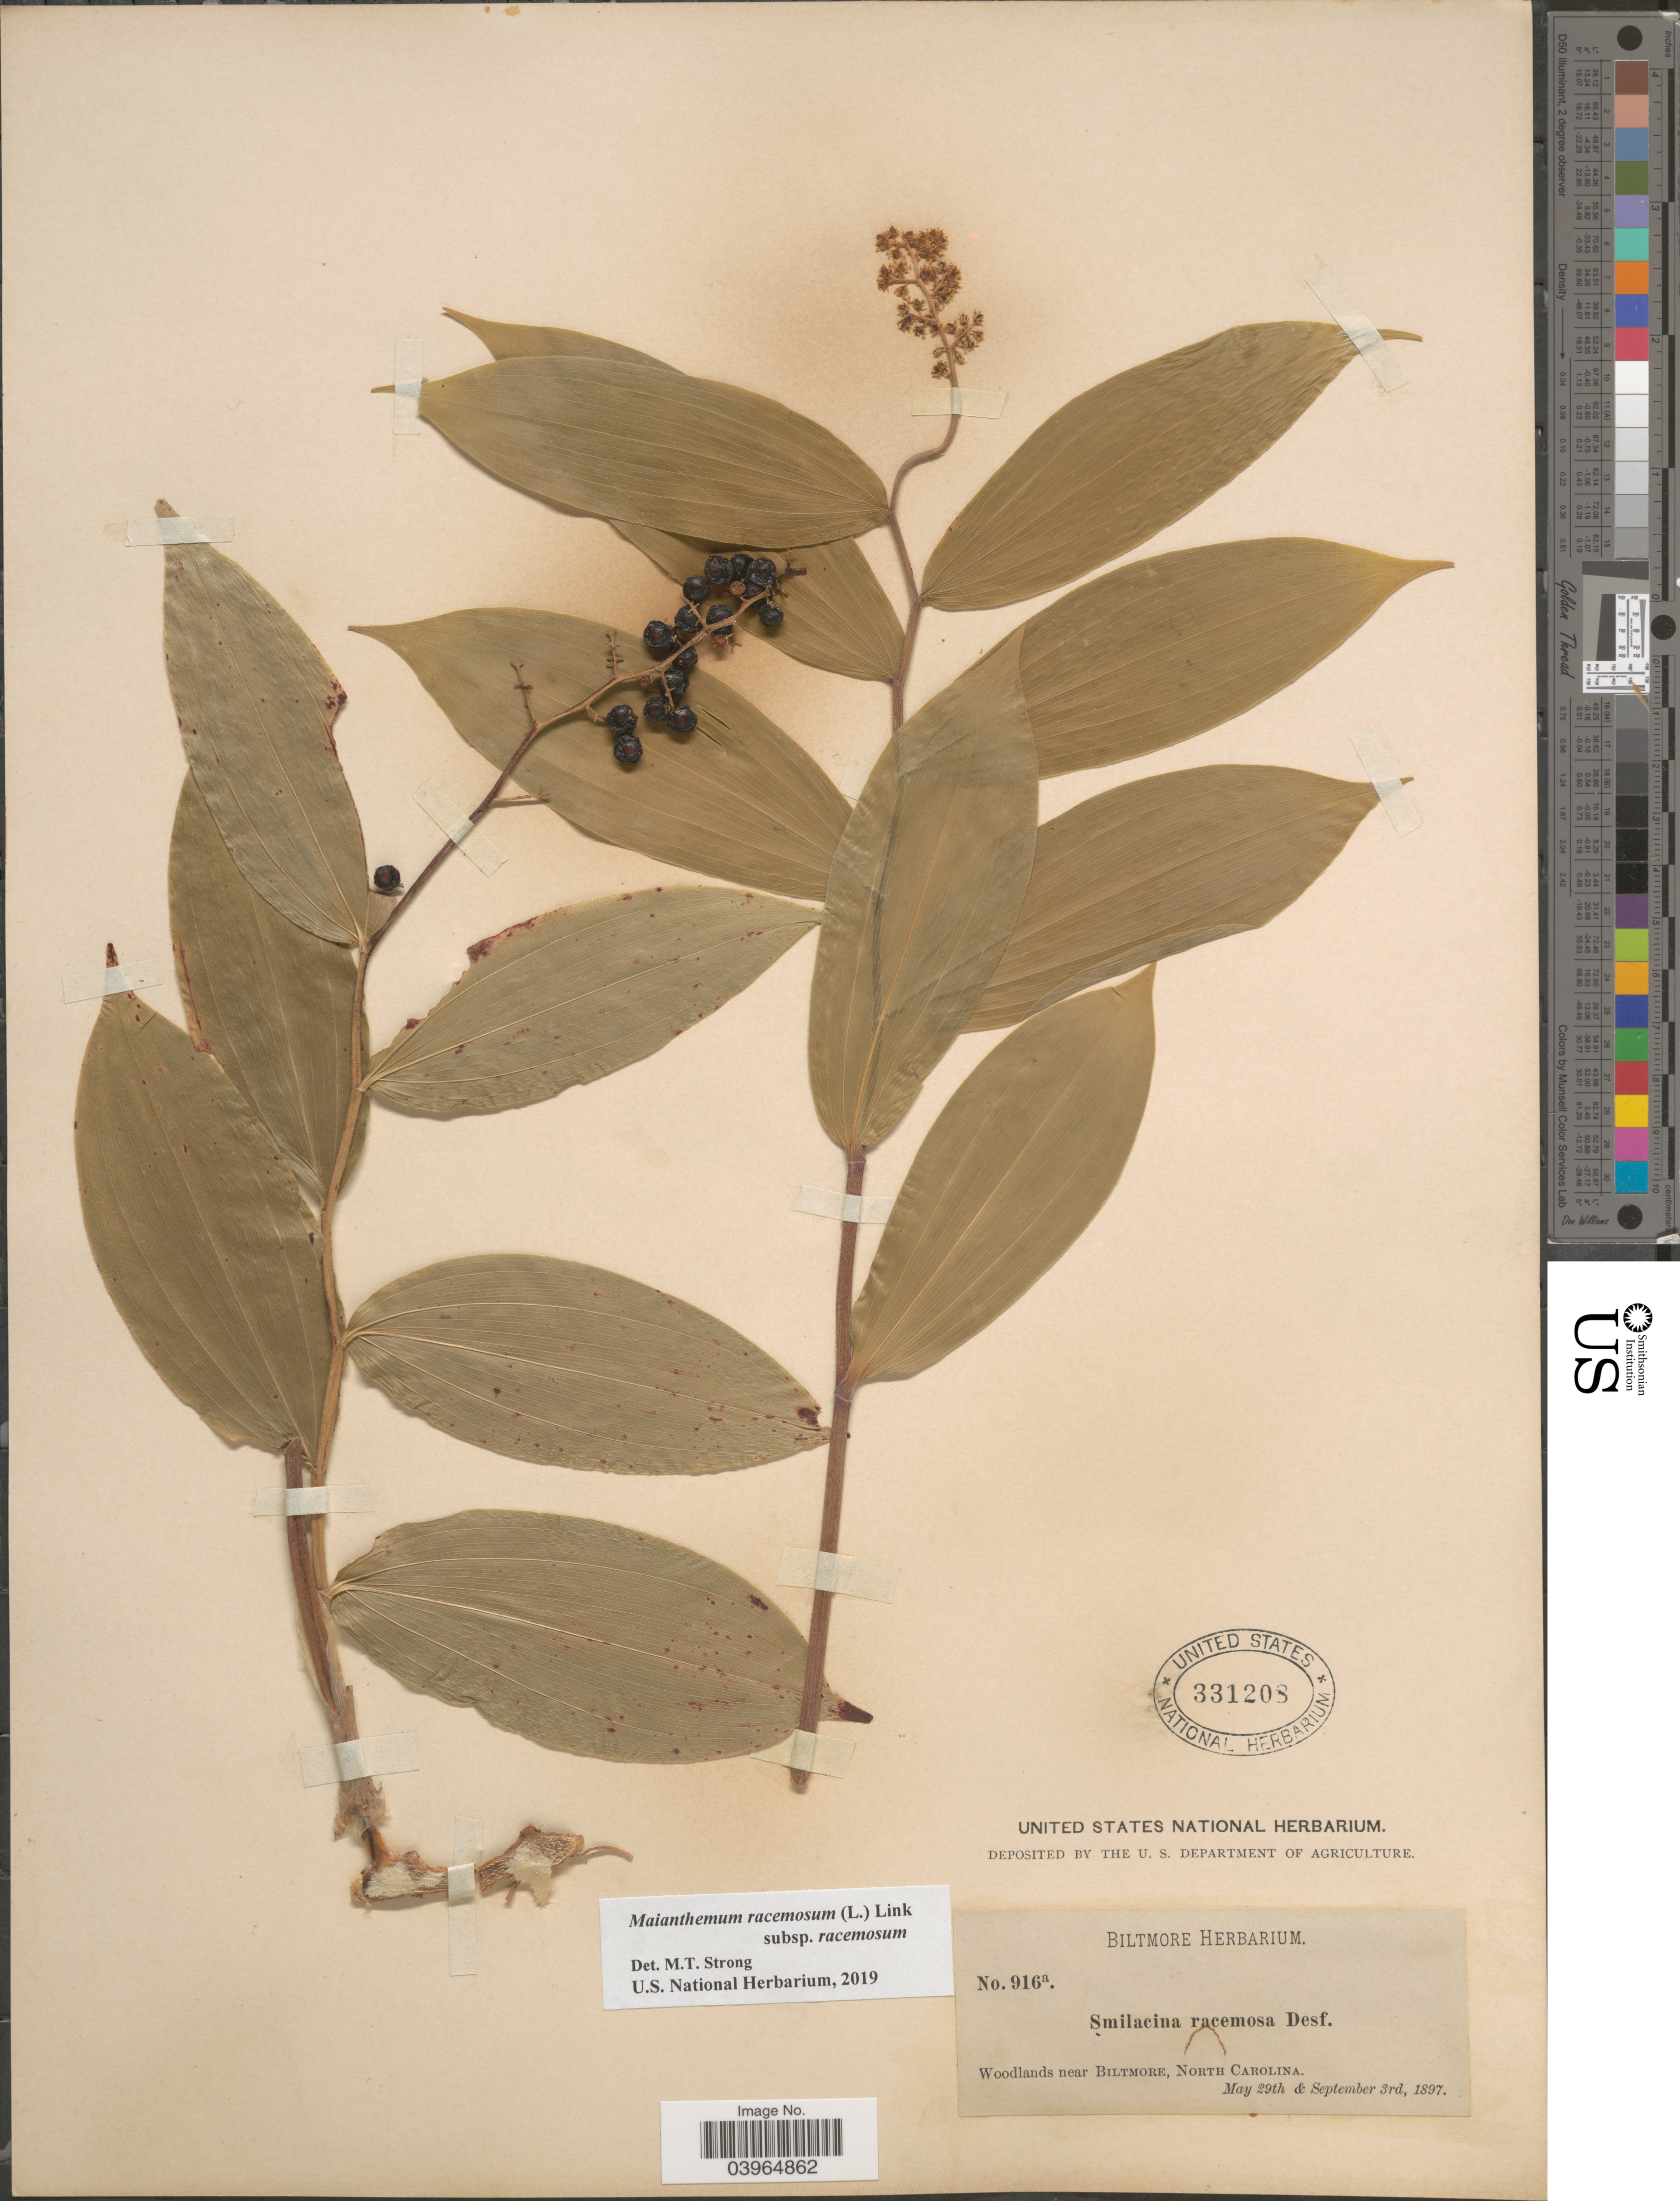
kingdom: Plantae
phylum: Tracheophyta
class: Liliopsida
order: Asparagales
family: Asparagaceae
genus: Maianthemum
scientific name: Maianthemum racemosum subsp. racemosum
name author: (L.) Link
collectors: ex herb. Biltmore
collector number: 916a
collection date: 1897-05-29/1897-09-03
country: United States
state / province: North Carolina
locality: Woodlands near Biltmore.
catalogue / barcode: US 331208